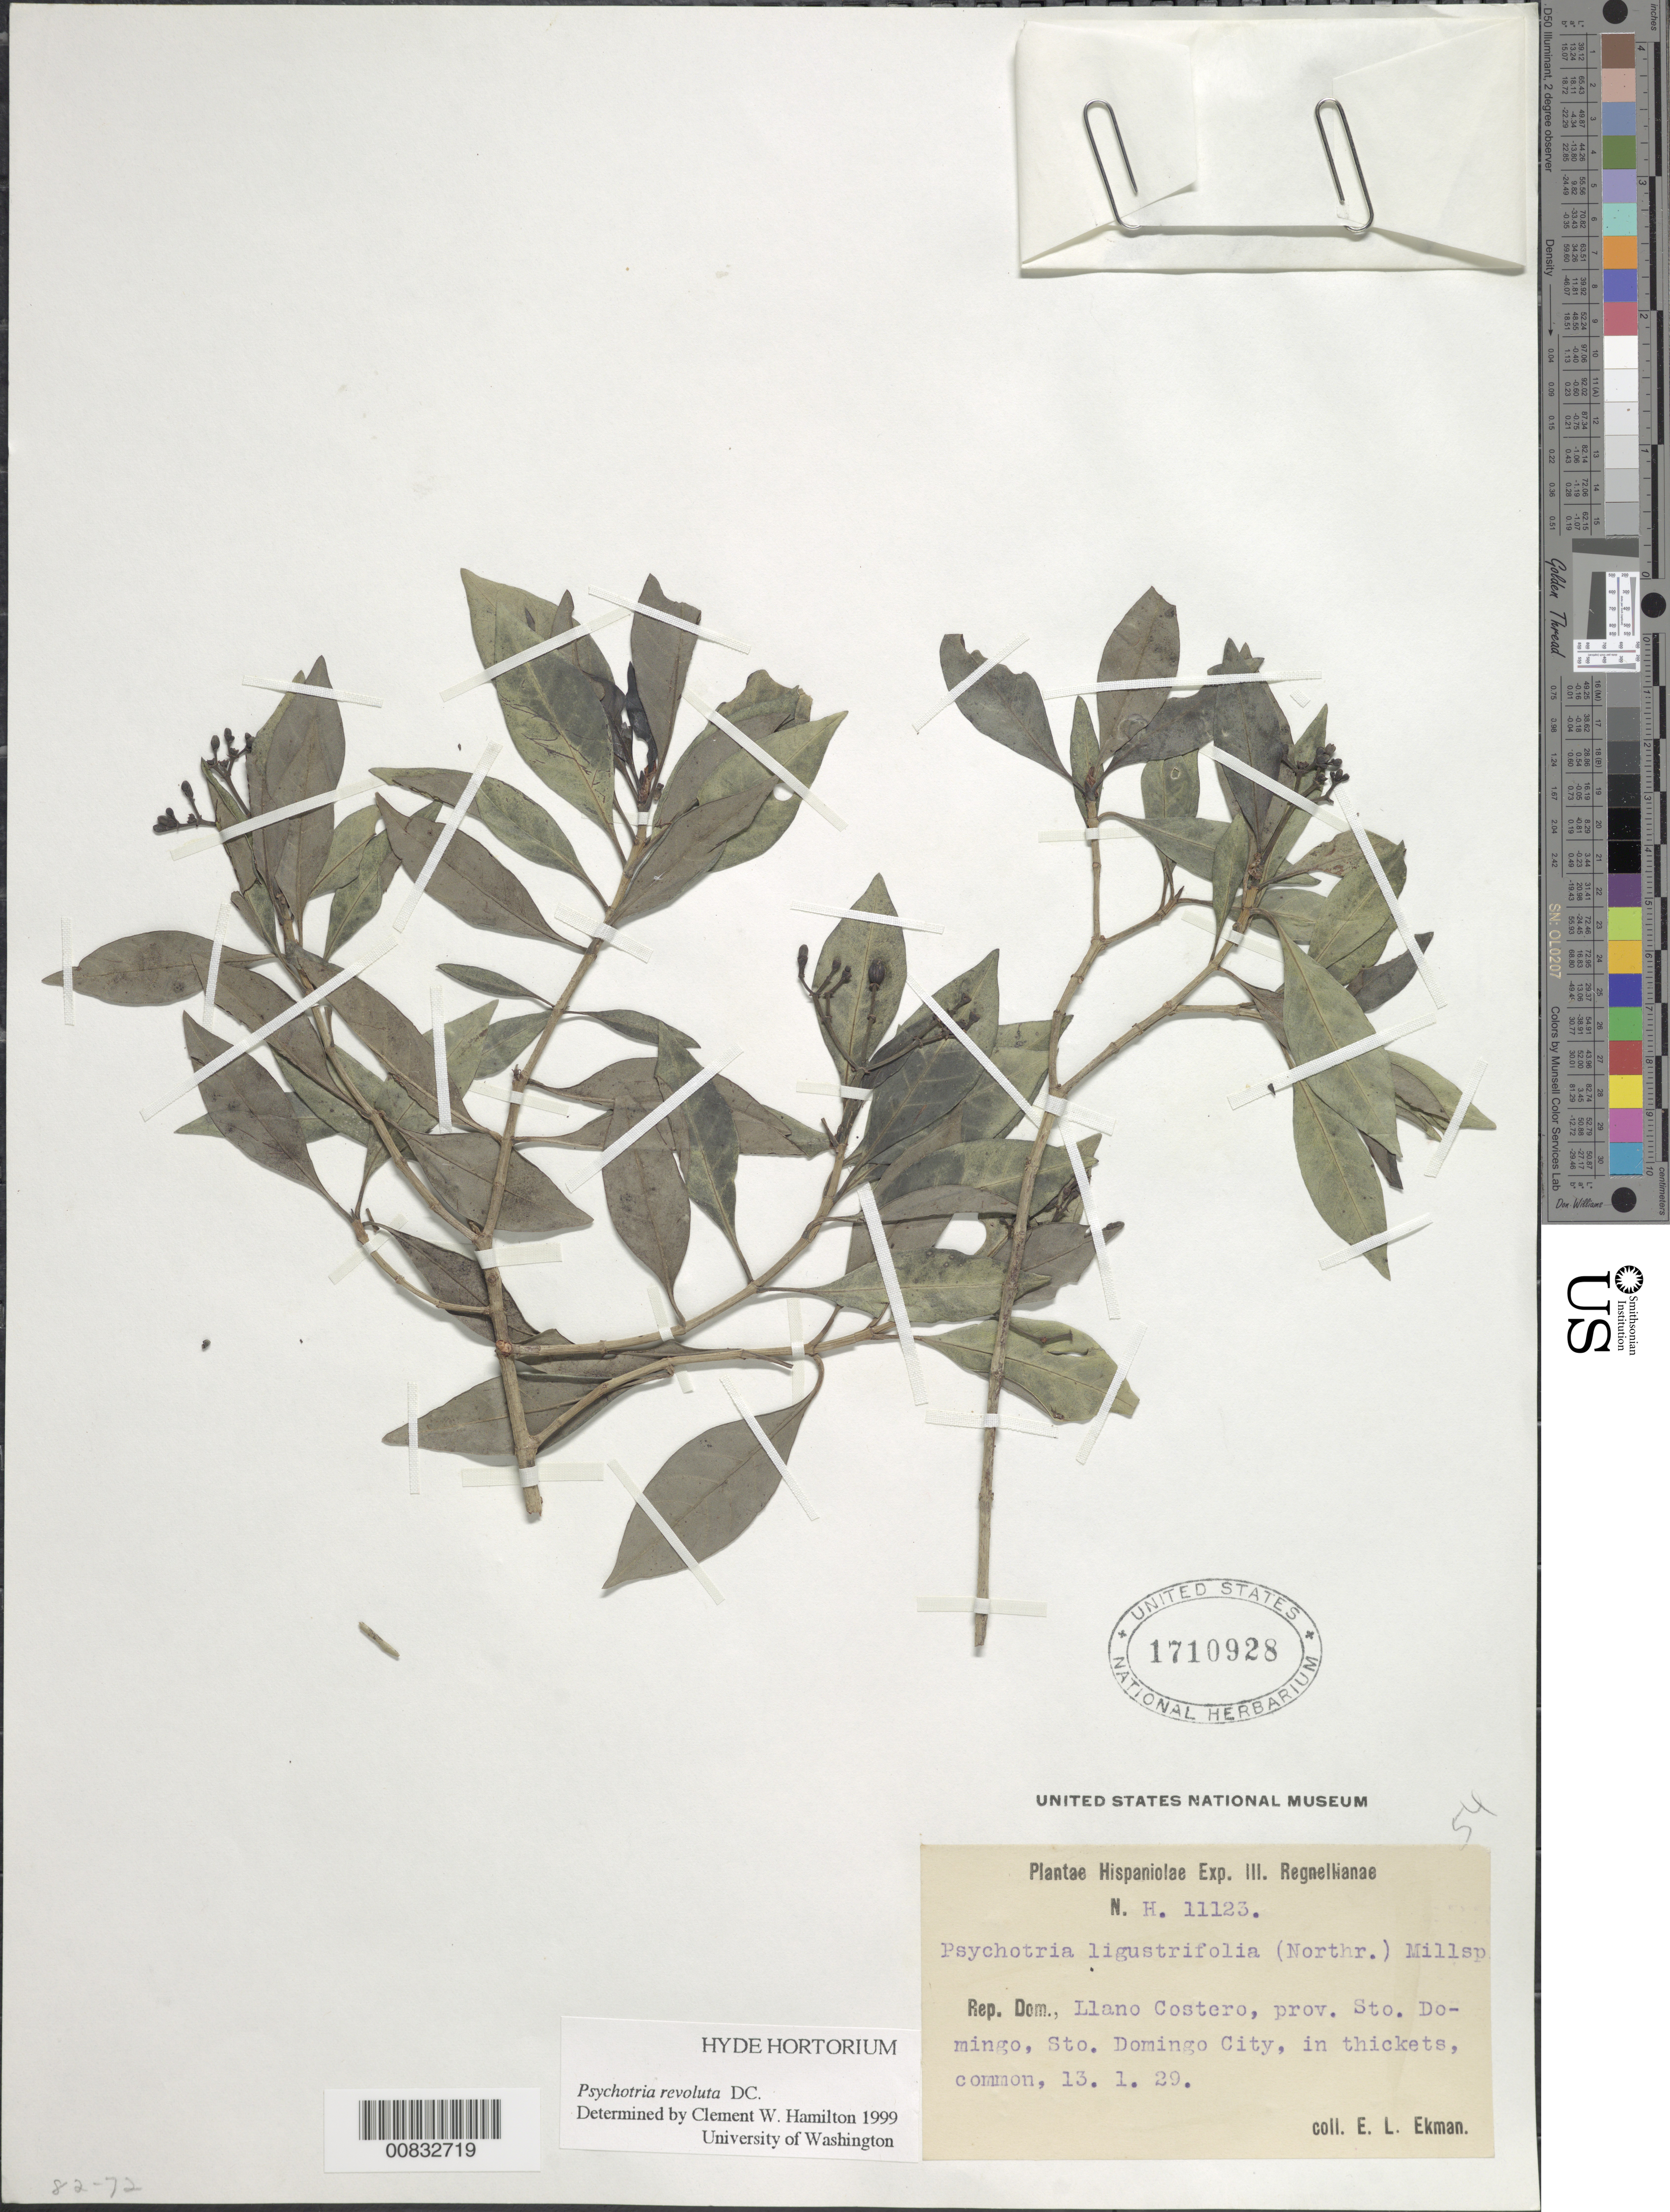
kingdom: Plantae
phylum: Tracheophyta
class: Magnoliopsida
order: Gentianales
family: Rubiaceae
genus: Psychotria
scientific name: Psychotria revoluta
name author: DC.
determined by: Hamilton, C. W.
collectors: E. L. Ekman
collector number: H 11123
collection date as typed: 13 Jan 1929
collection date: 1929-01-13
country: Dominican Republic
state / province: Distrito Nacional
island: Hispaniola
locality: Llano Costero, Santo Domingo City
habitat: In thickets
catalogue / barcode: US 1710928